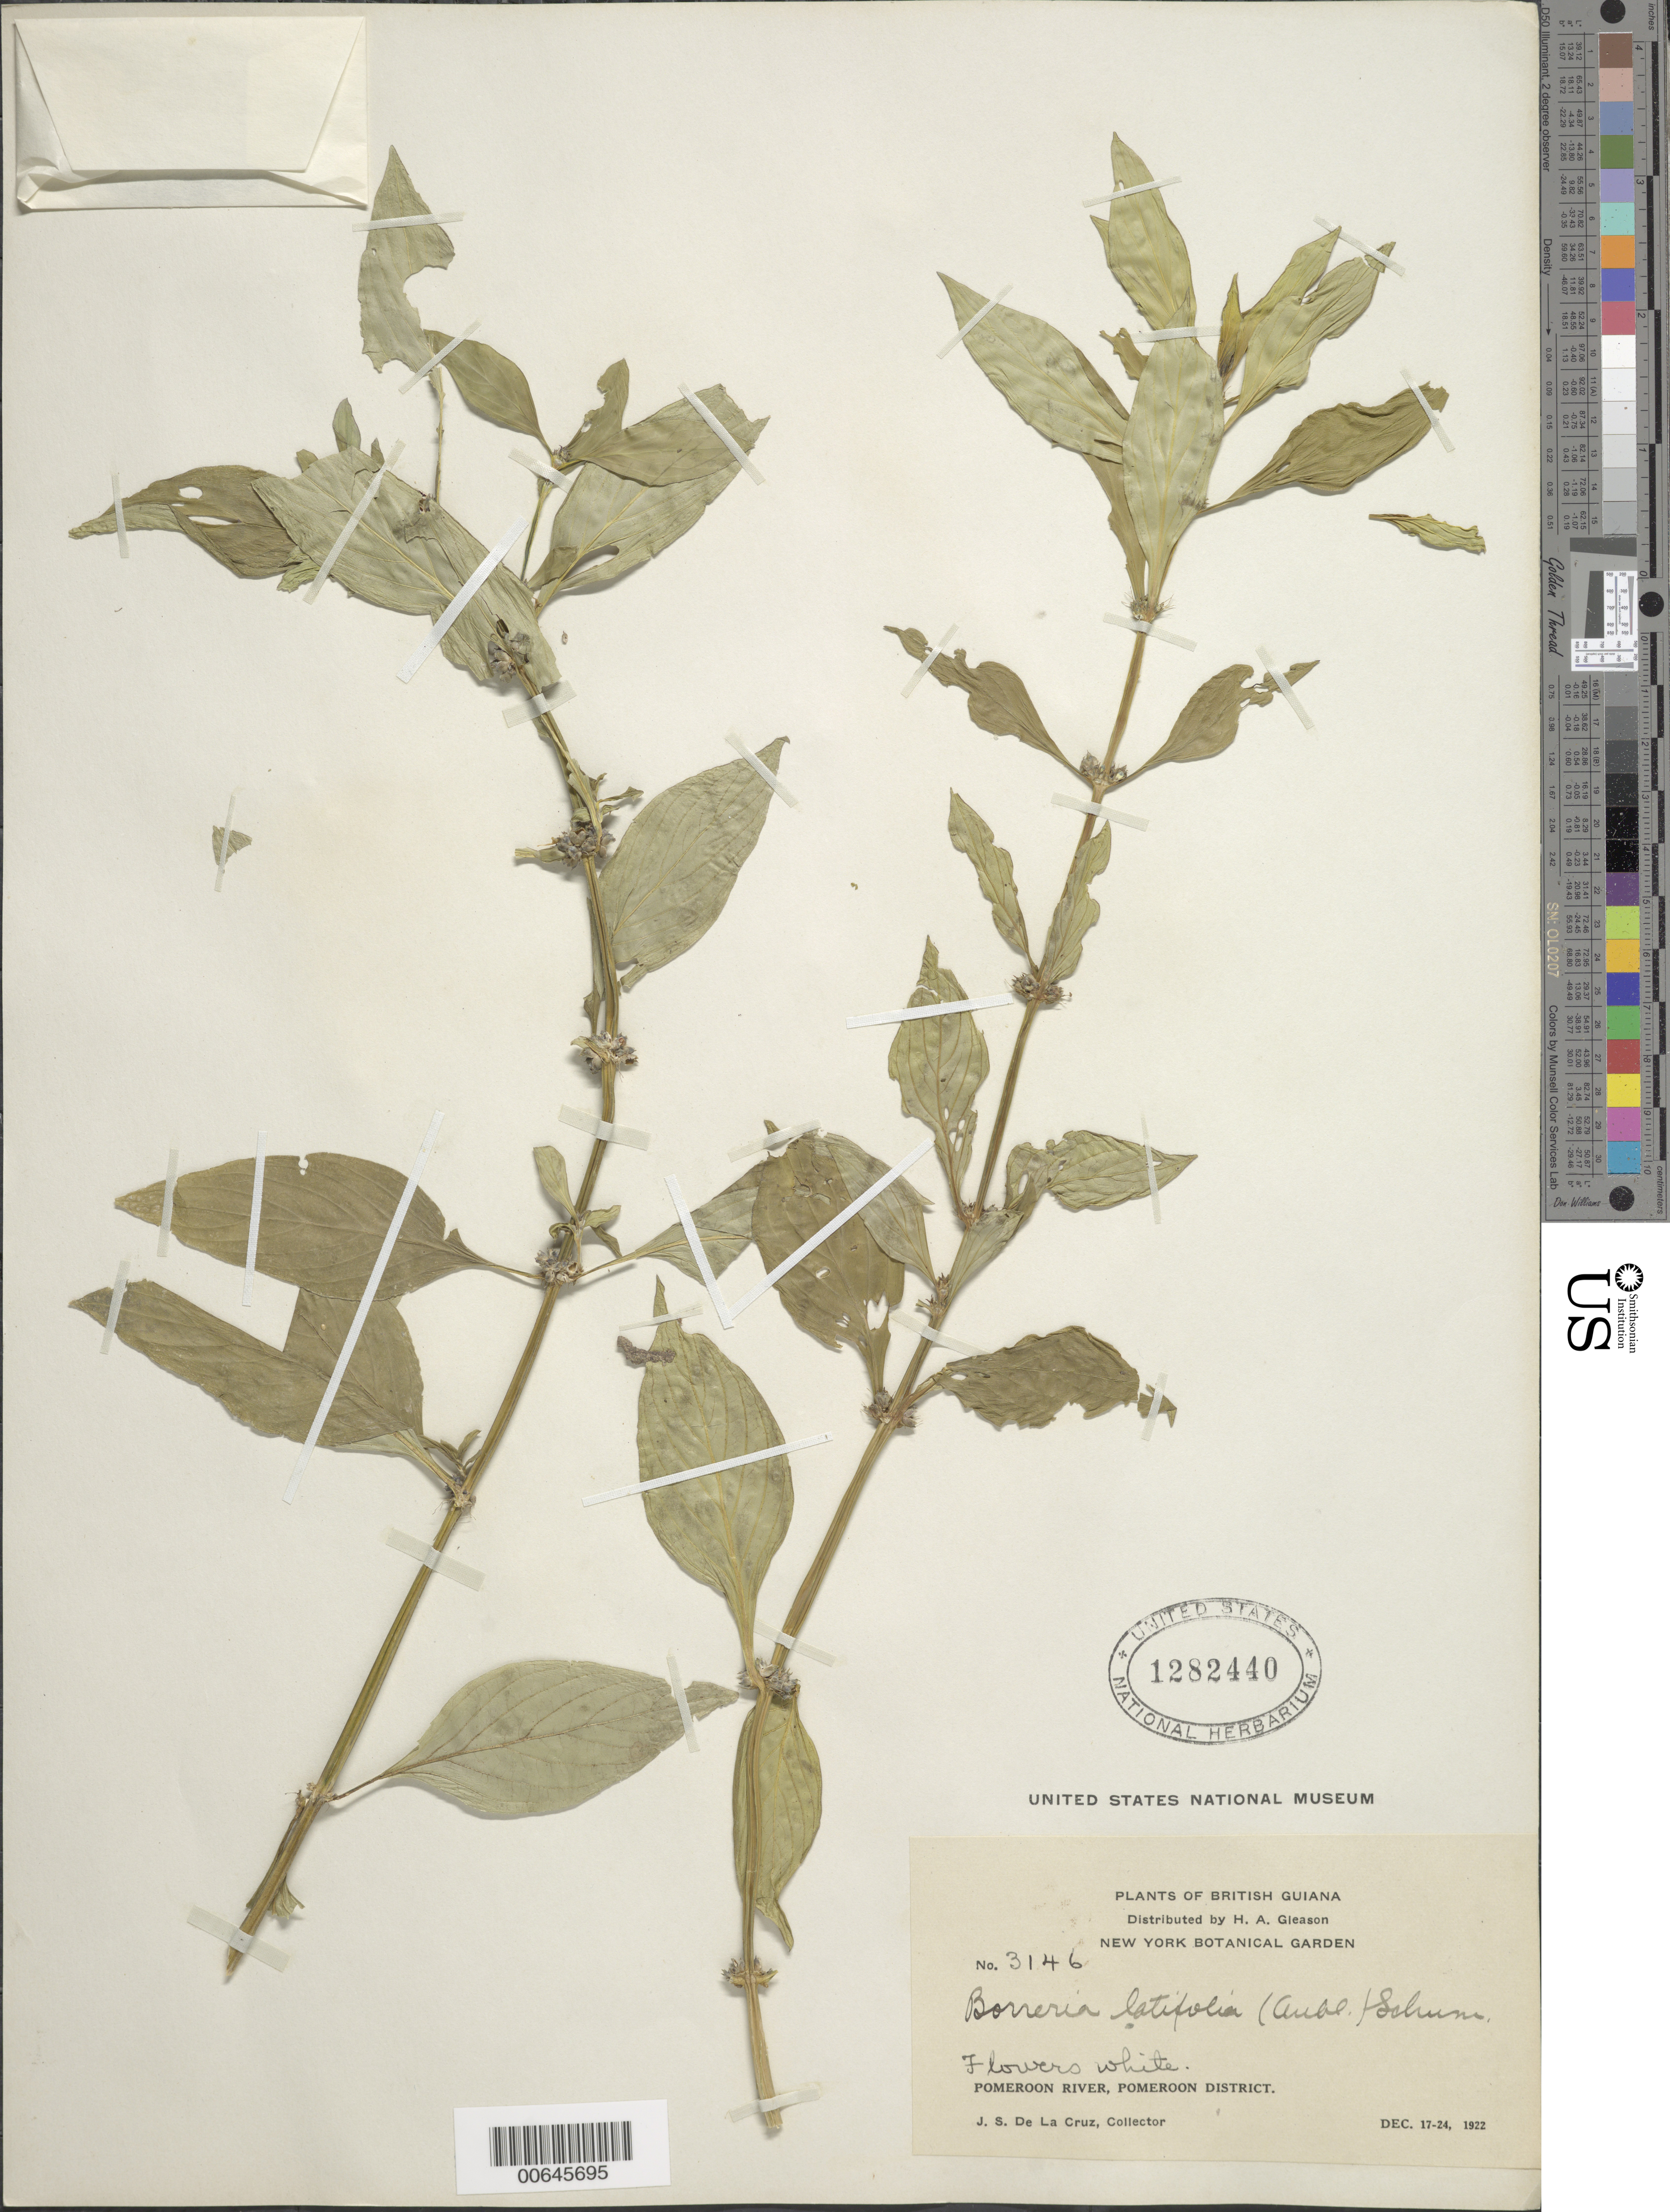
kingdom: Plantae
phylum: Tracheophyta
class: Magnoliopsida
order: Gentianales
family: Rubiaceae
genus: Borreria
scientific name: Borreria latifolia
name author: (Aubl.) K. Schum.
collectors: J. S. de la Cruz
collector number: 3146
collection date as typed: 17-Dec-22 to 24-Dec-22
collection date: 1922-12-17/1922-12-24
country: Guyana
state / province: Pomeroon-Supenaam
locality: Pomeroon R.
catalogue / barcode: US 1282440